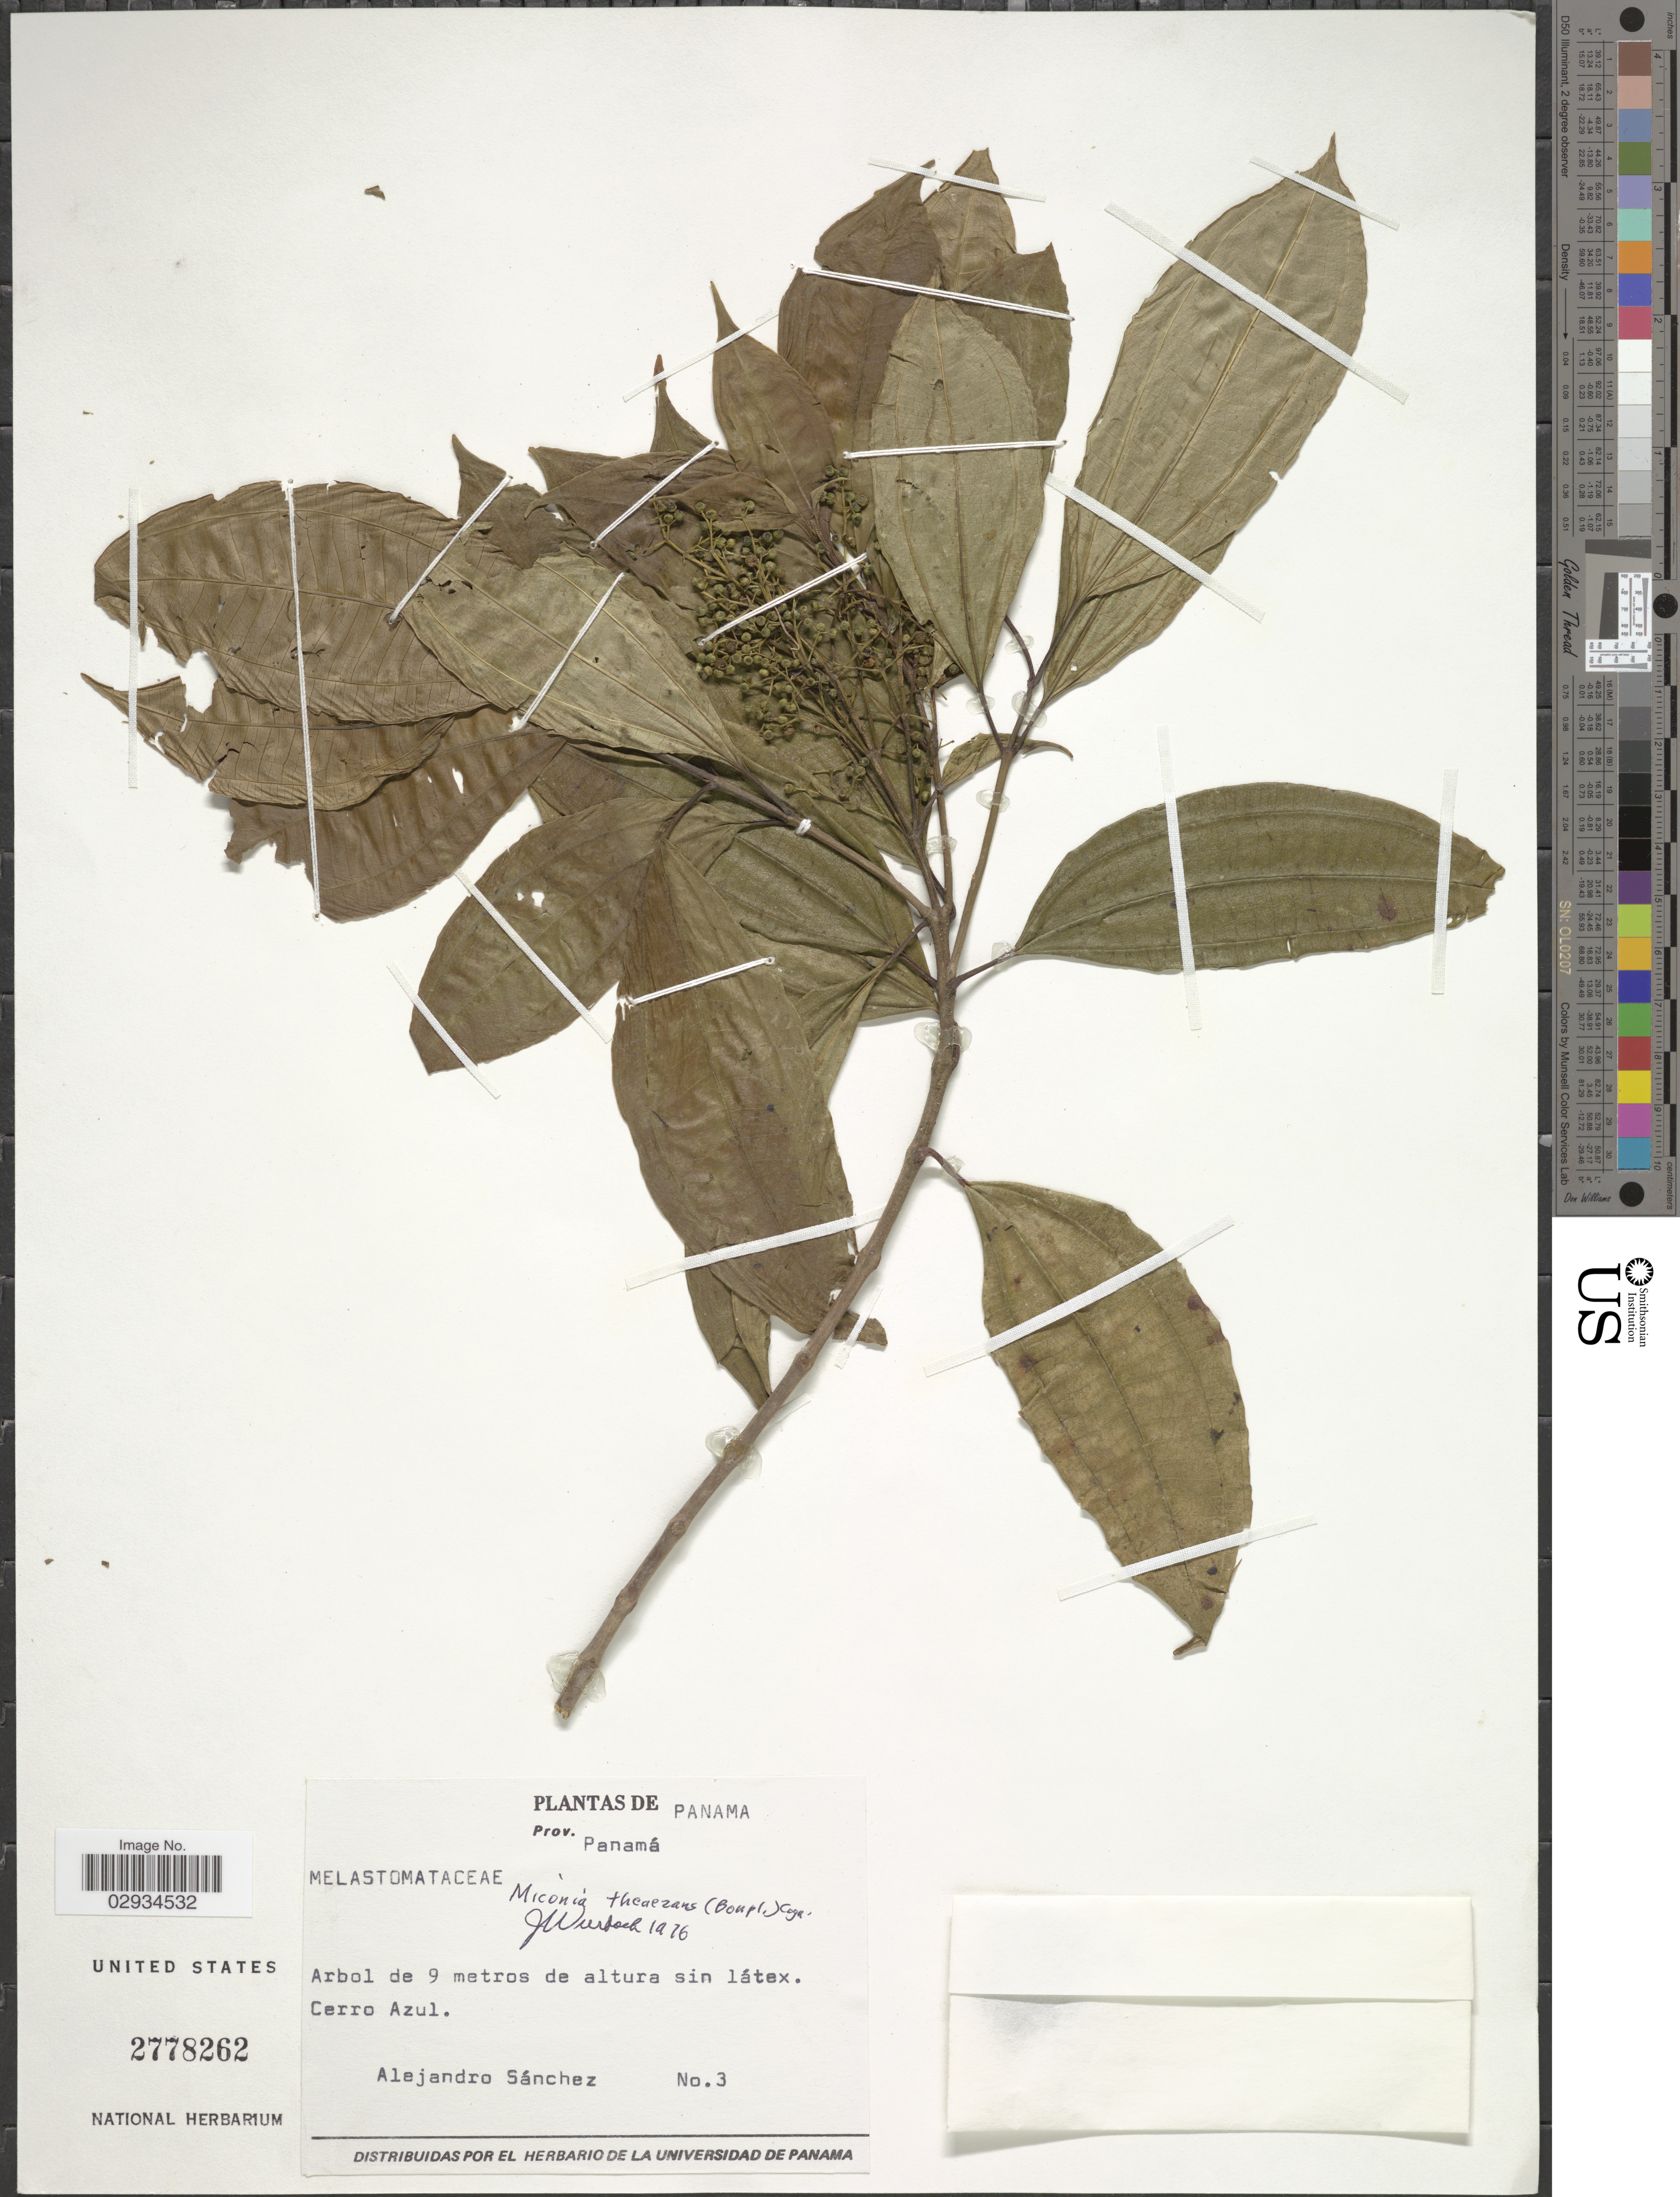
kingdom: Plantae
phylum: Tracheophyta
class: Magnoliopsida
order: Myrtales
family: Melastomataceae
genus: Miconia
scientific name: Miconia theizans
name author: (Bonpl.) Cogn.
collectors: A. Sánchez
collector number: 3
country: Panama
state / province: Panamá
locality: Cerro Azul.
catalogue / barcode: US 2778262